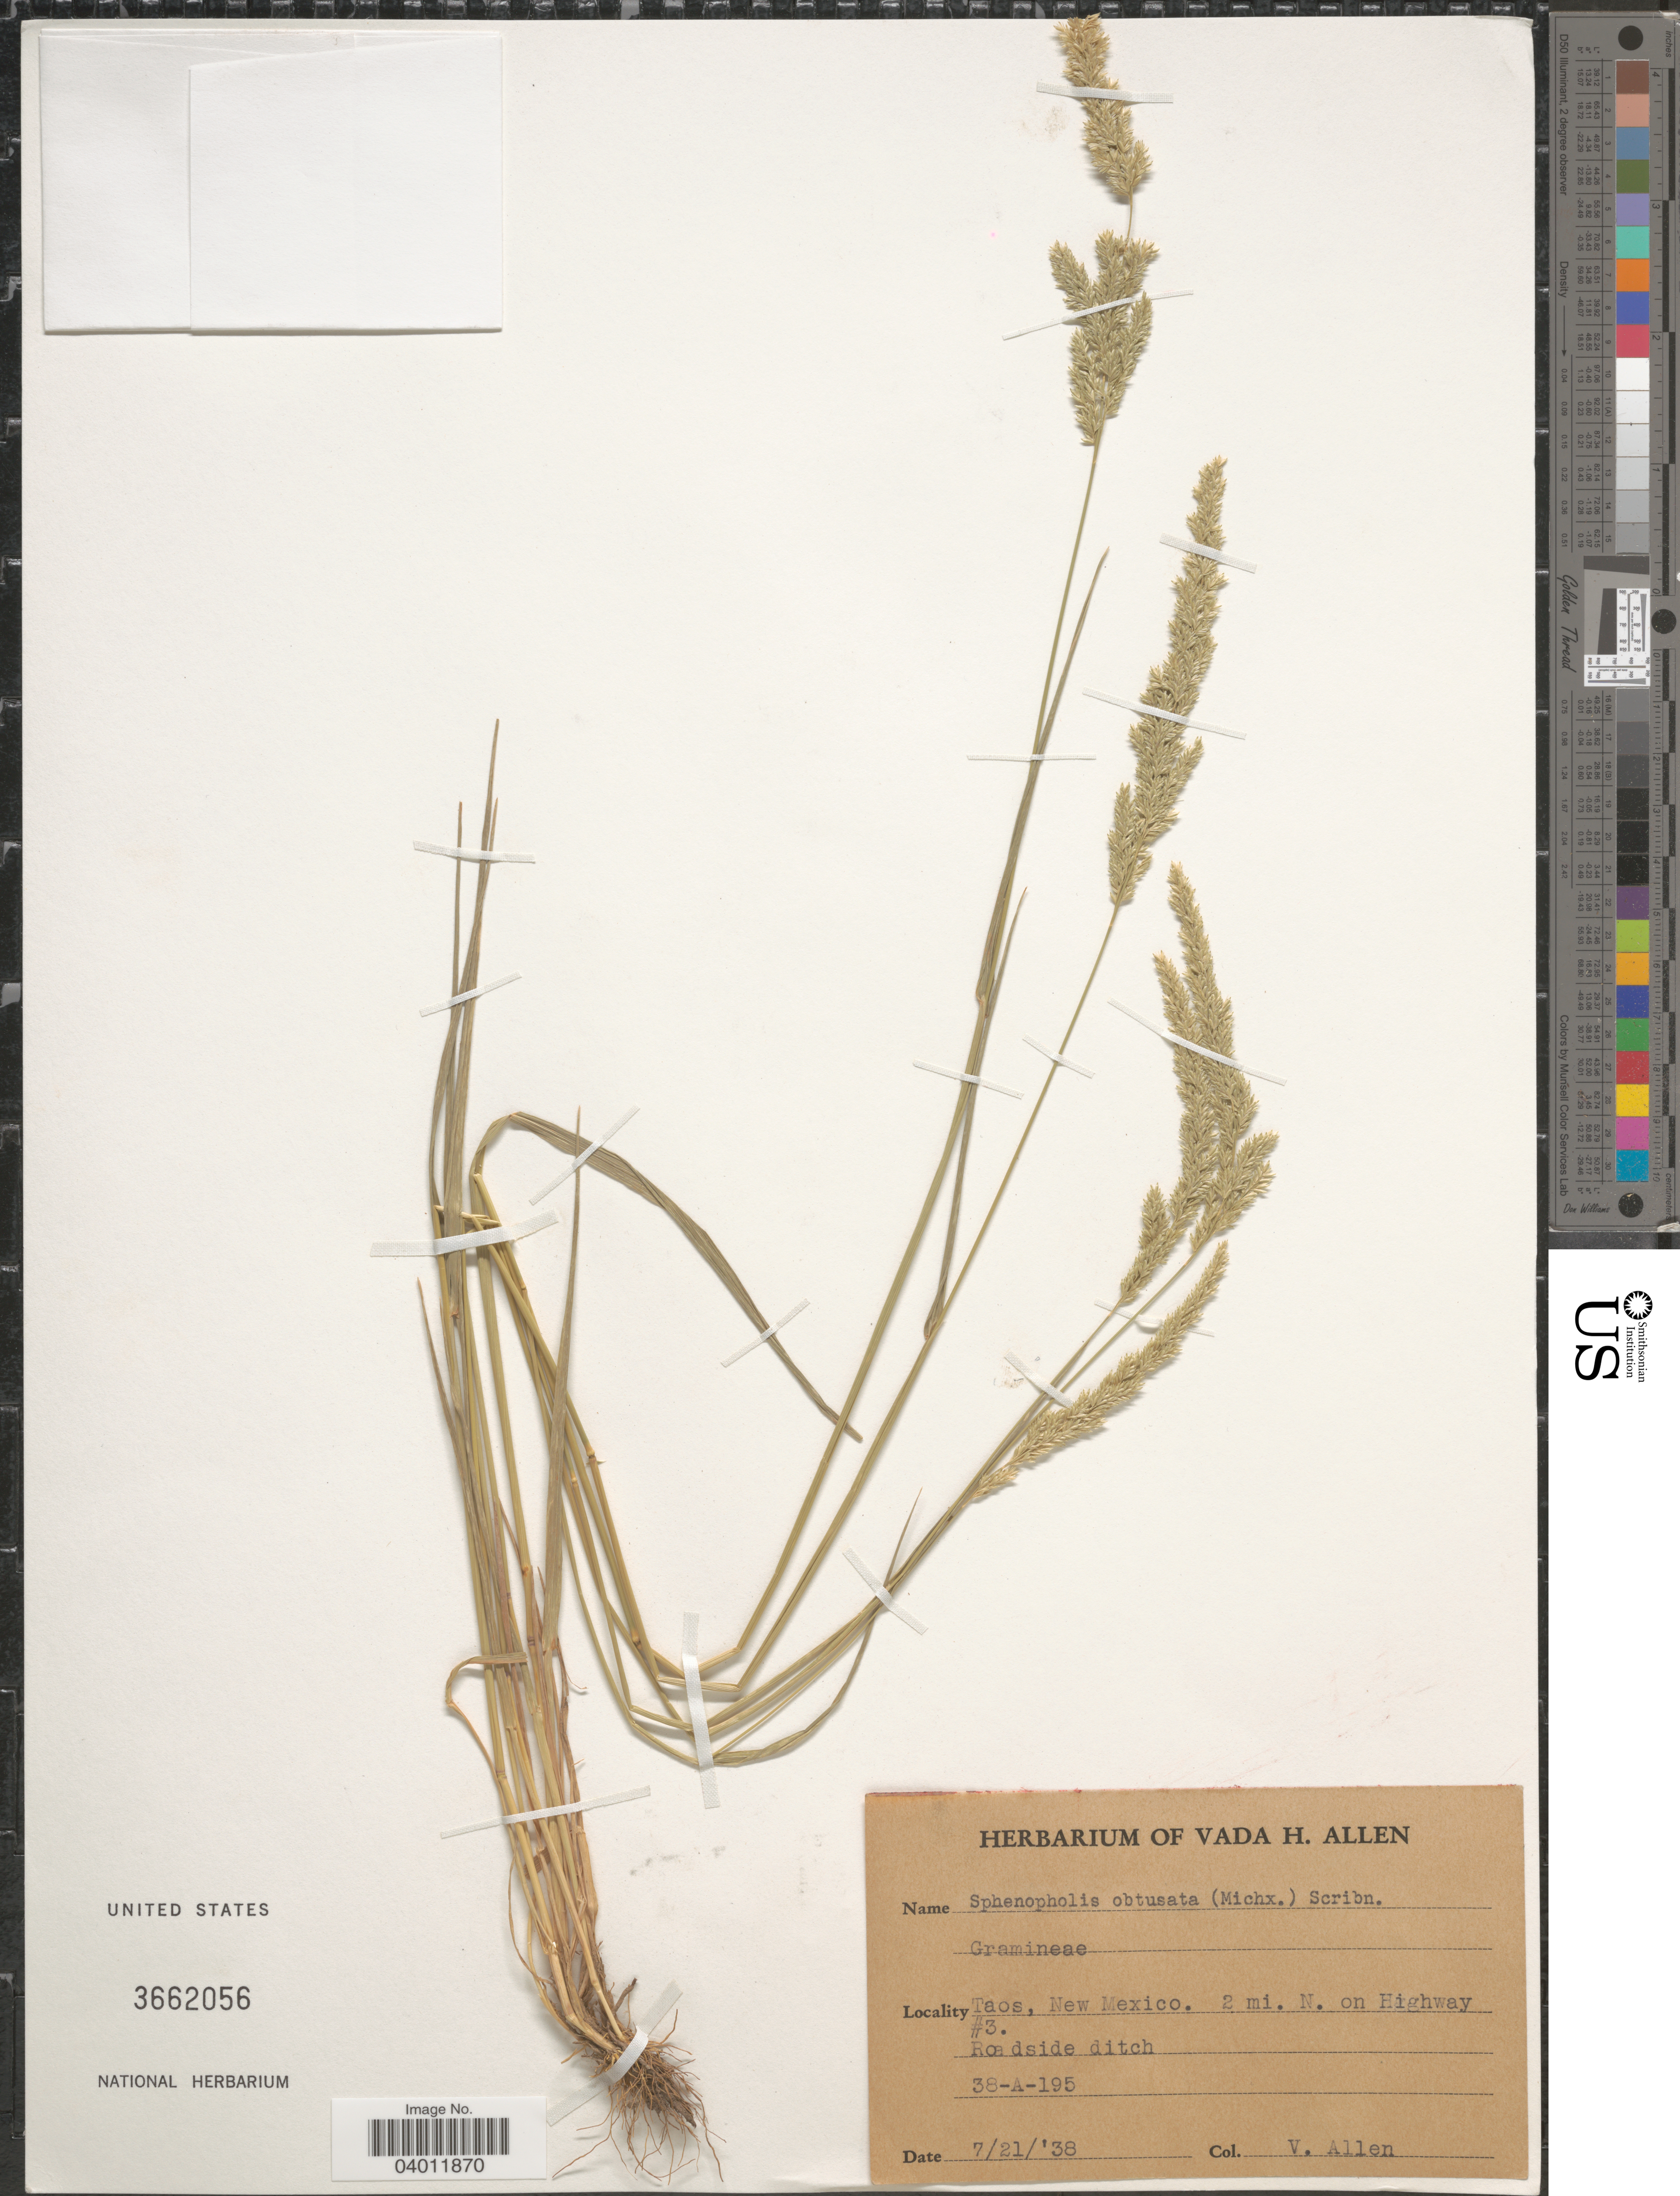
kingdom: Plantae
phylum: Tracheophyta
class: Liliopsida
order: Poales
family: Poaceae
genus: Sphenopholis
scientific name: Sphenopholis obtusata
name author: (Michx.) Scribn.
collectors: V. Allen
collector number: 38-A-195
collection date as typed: Transcribed d/m/y: 21/7/38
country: United States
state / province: New Mexico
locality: Taos. 2 mi. N. of Highway #3.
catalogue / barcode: US 3662056